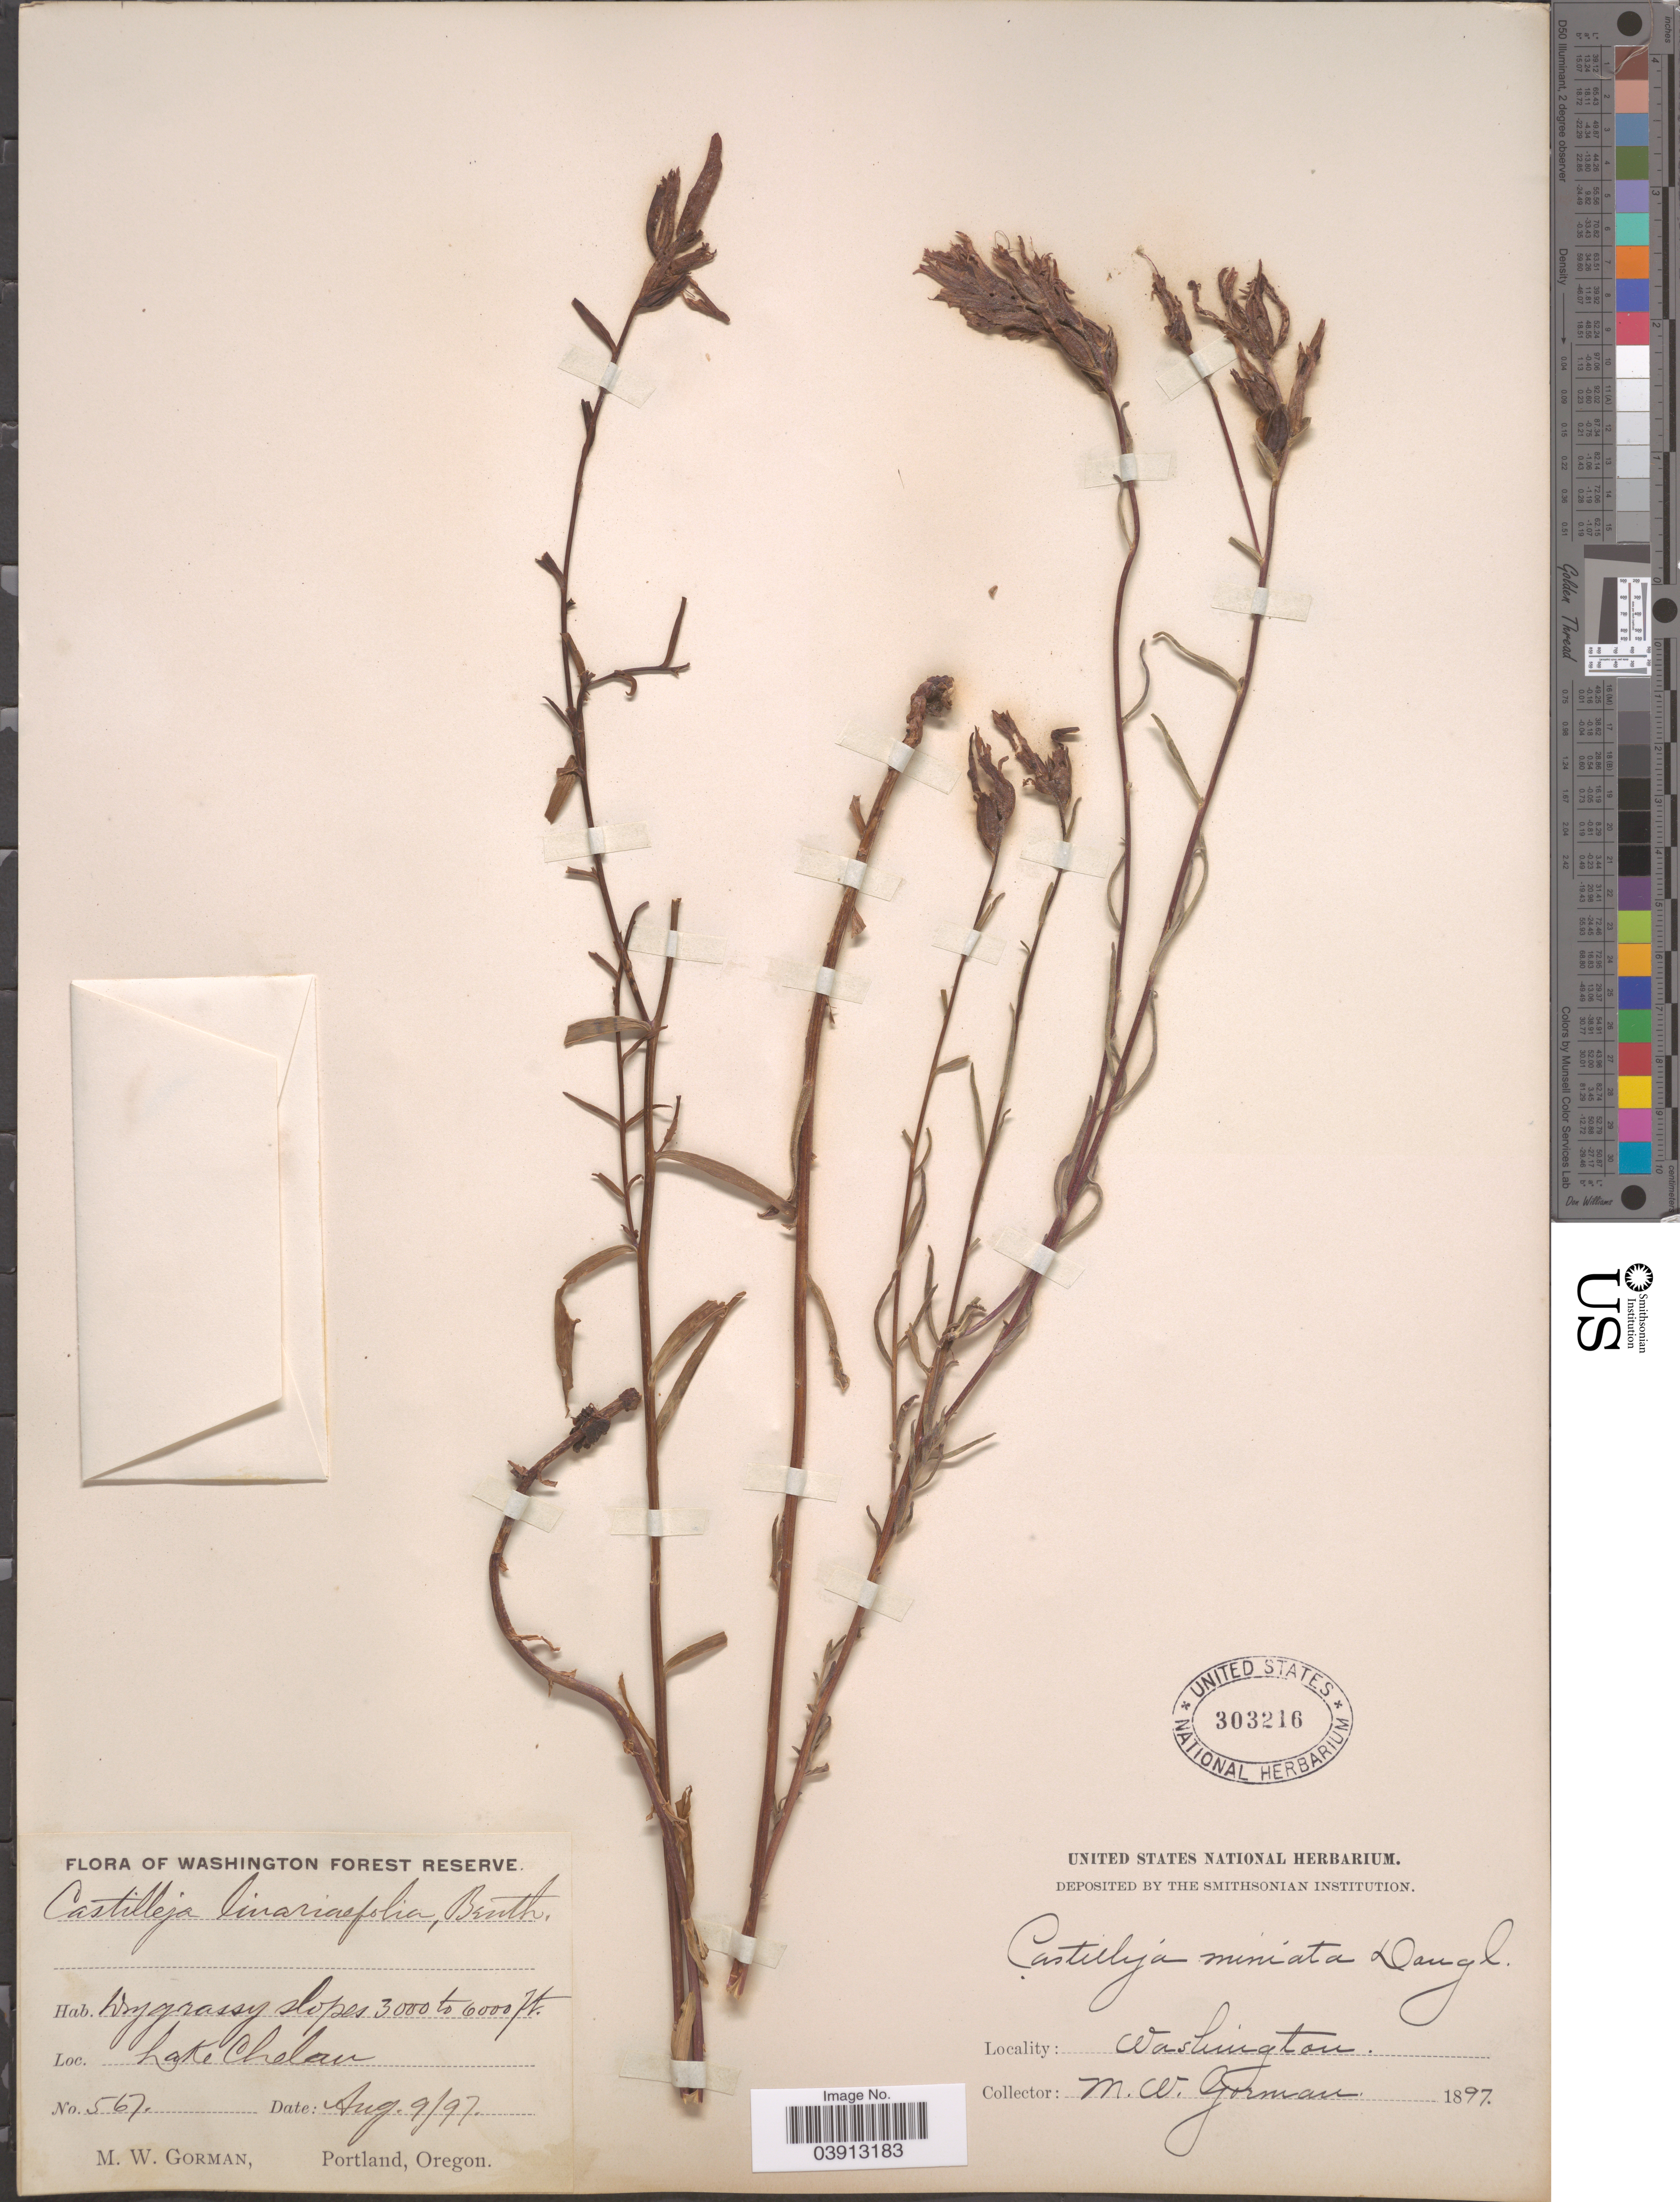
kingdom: Plantae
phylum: Tracheophyta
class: Magnoliopsida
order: Lamiales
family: Orobanchaceae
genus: Castilleja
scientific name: Castilleja miniata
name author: Douglas ex Hook.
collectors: M. W. Gorman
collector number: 567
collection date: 1897-08-09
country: United States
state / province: Washington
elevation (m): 914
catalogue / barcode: US 303216